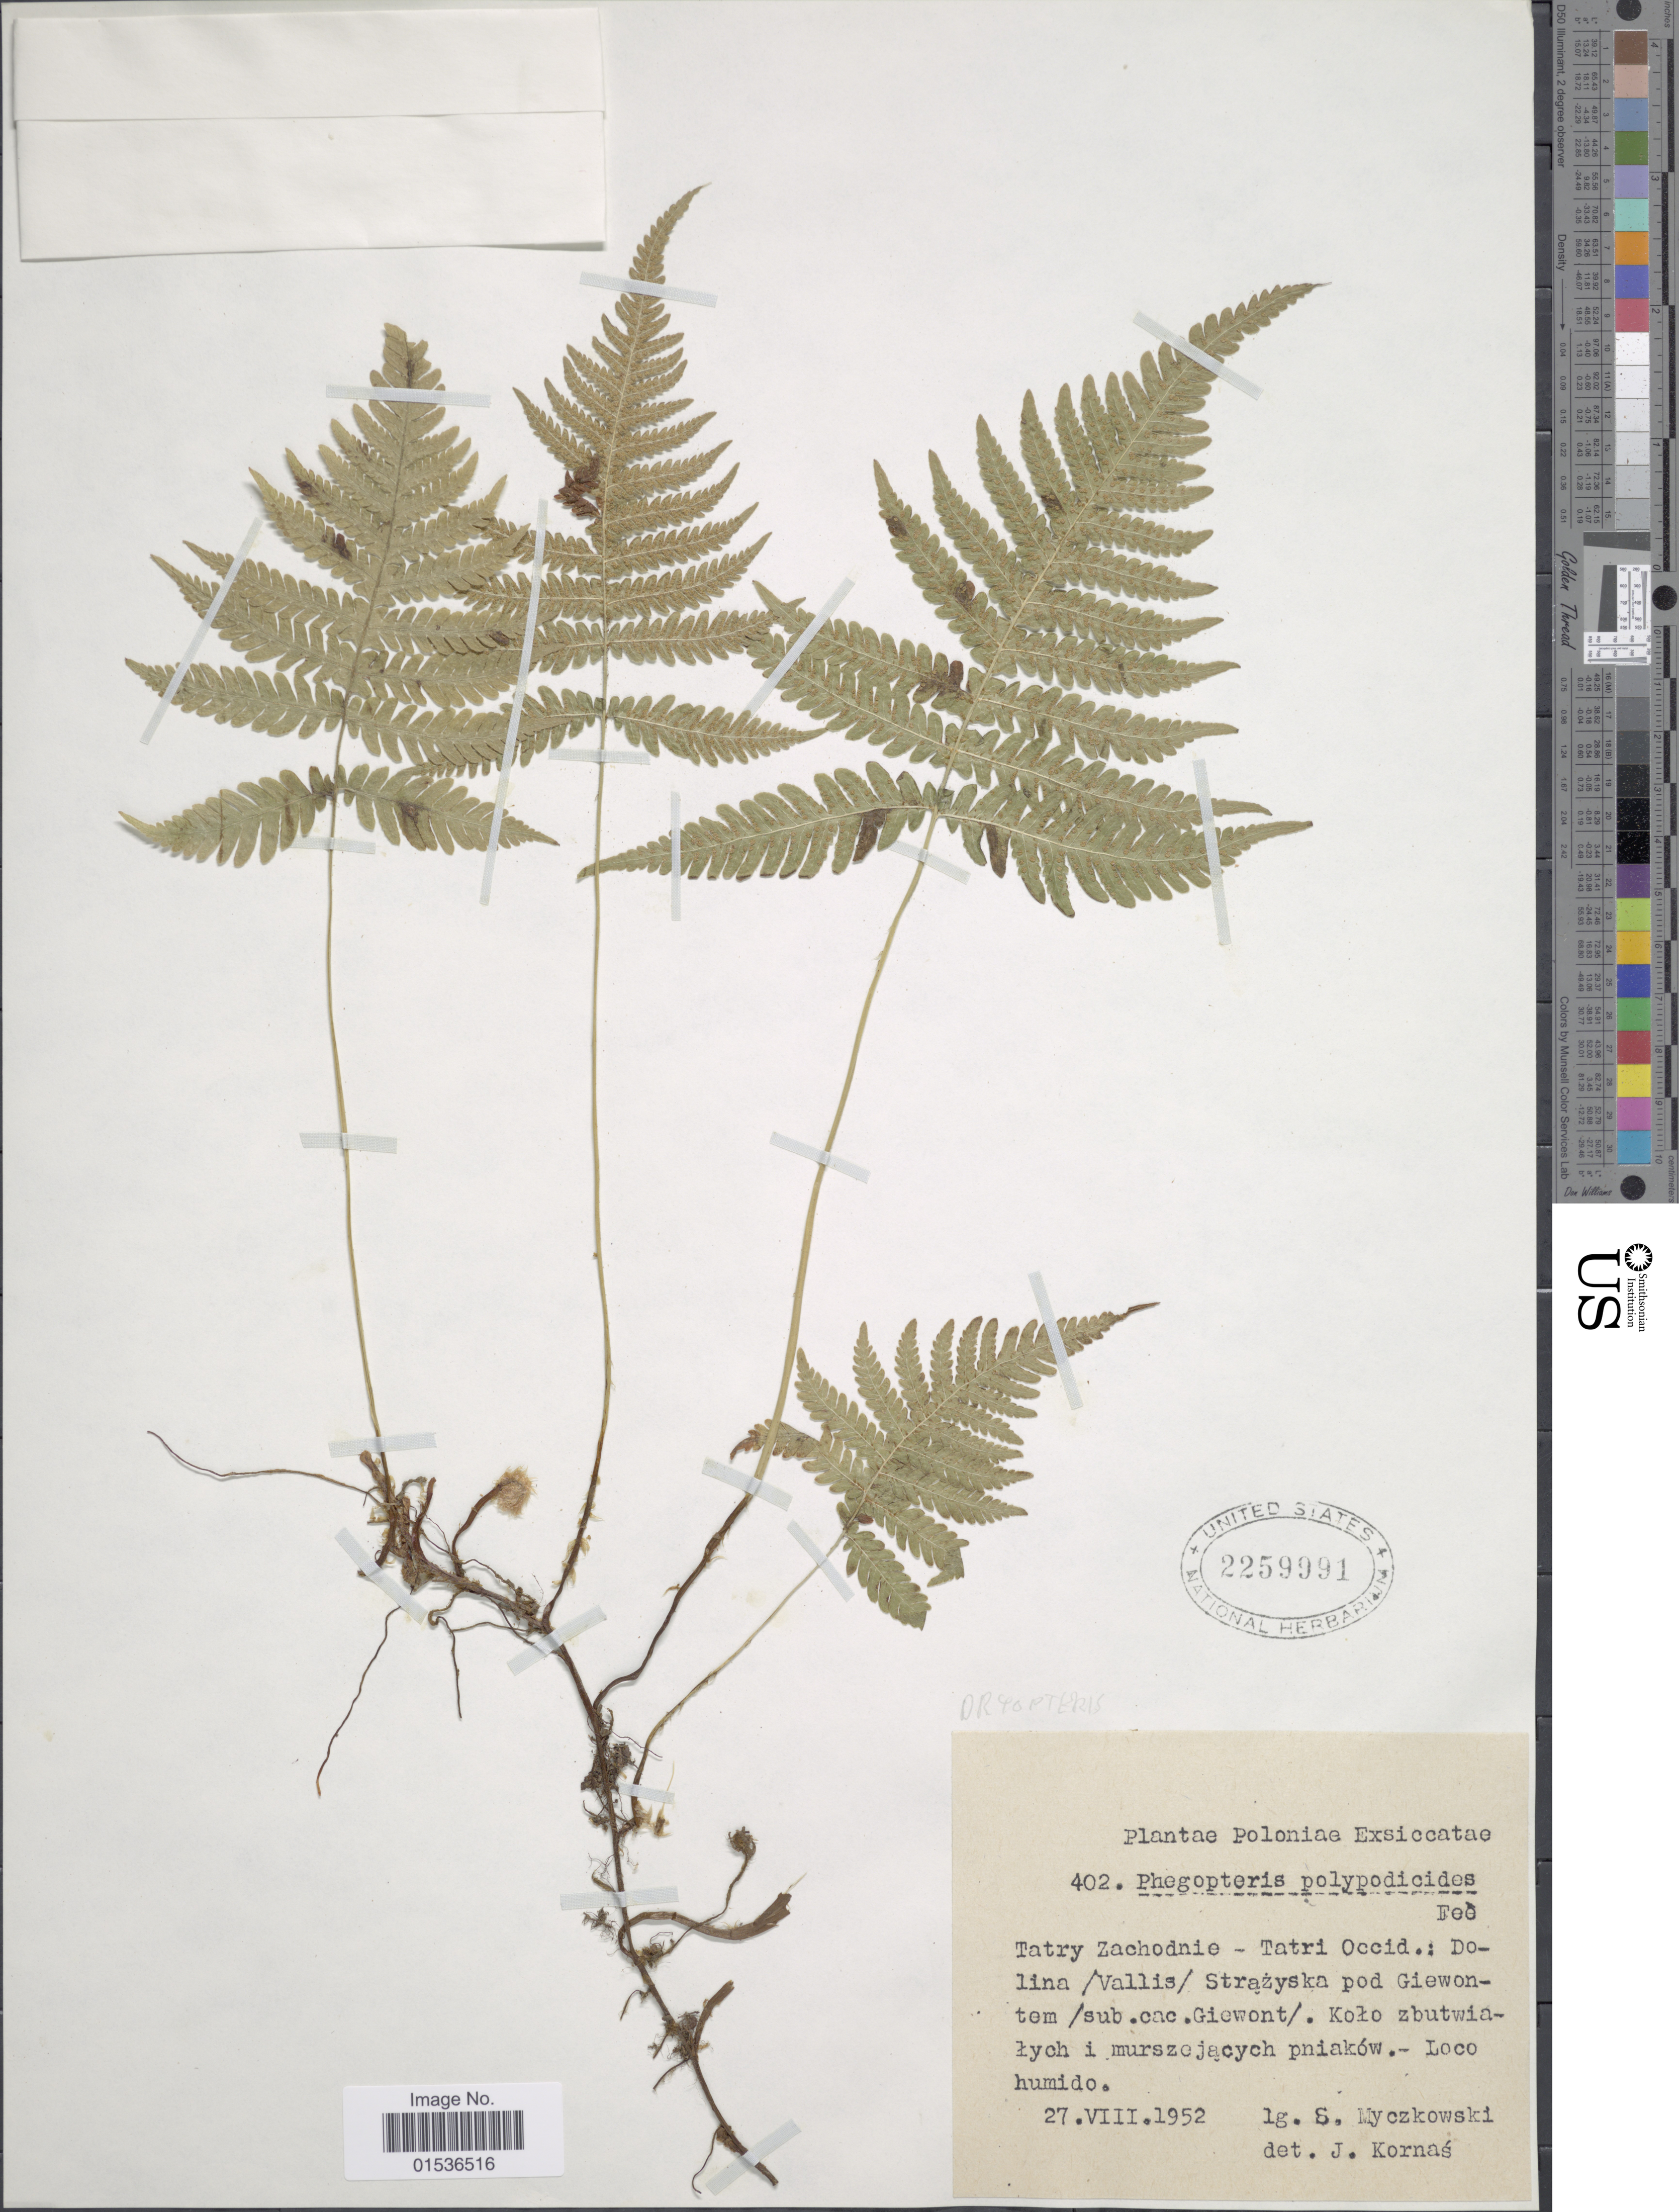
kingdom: Plantae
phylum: Tracheophyta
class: Polypodiopsida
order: Polypodiales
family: Thelypteridaceae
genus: Phegopteris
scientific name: Phegopteris connectilis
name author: (Michx.) Watt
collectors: S. Myczkowski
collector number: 402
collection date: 1952-08-27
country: Poland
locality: Poloniae. Tatry Zachodnie - Tatri Occid. Dolina/Vallis. Strazyska pod Giewontem/sub.cac. Giewont.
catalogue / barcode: US 2259991